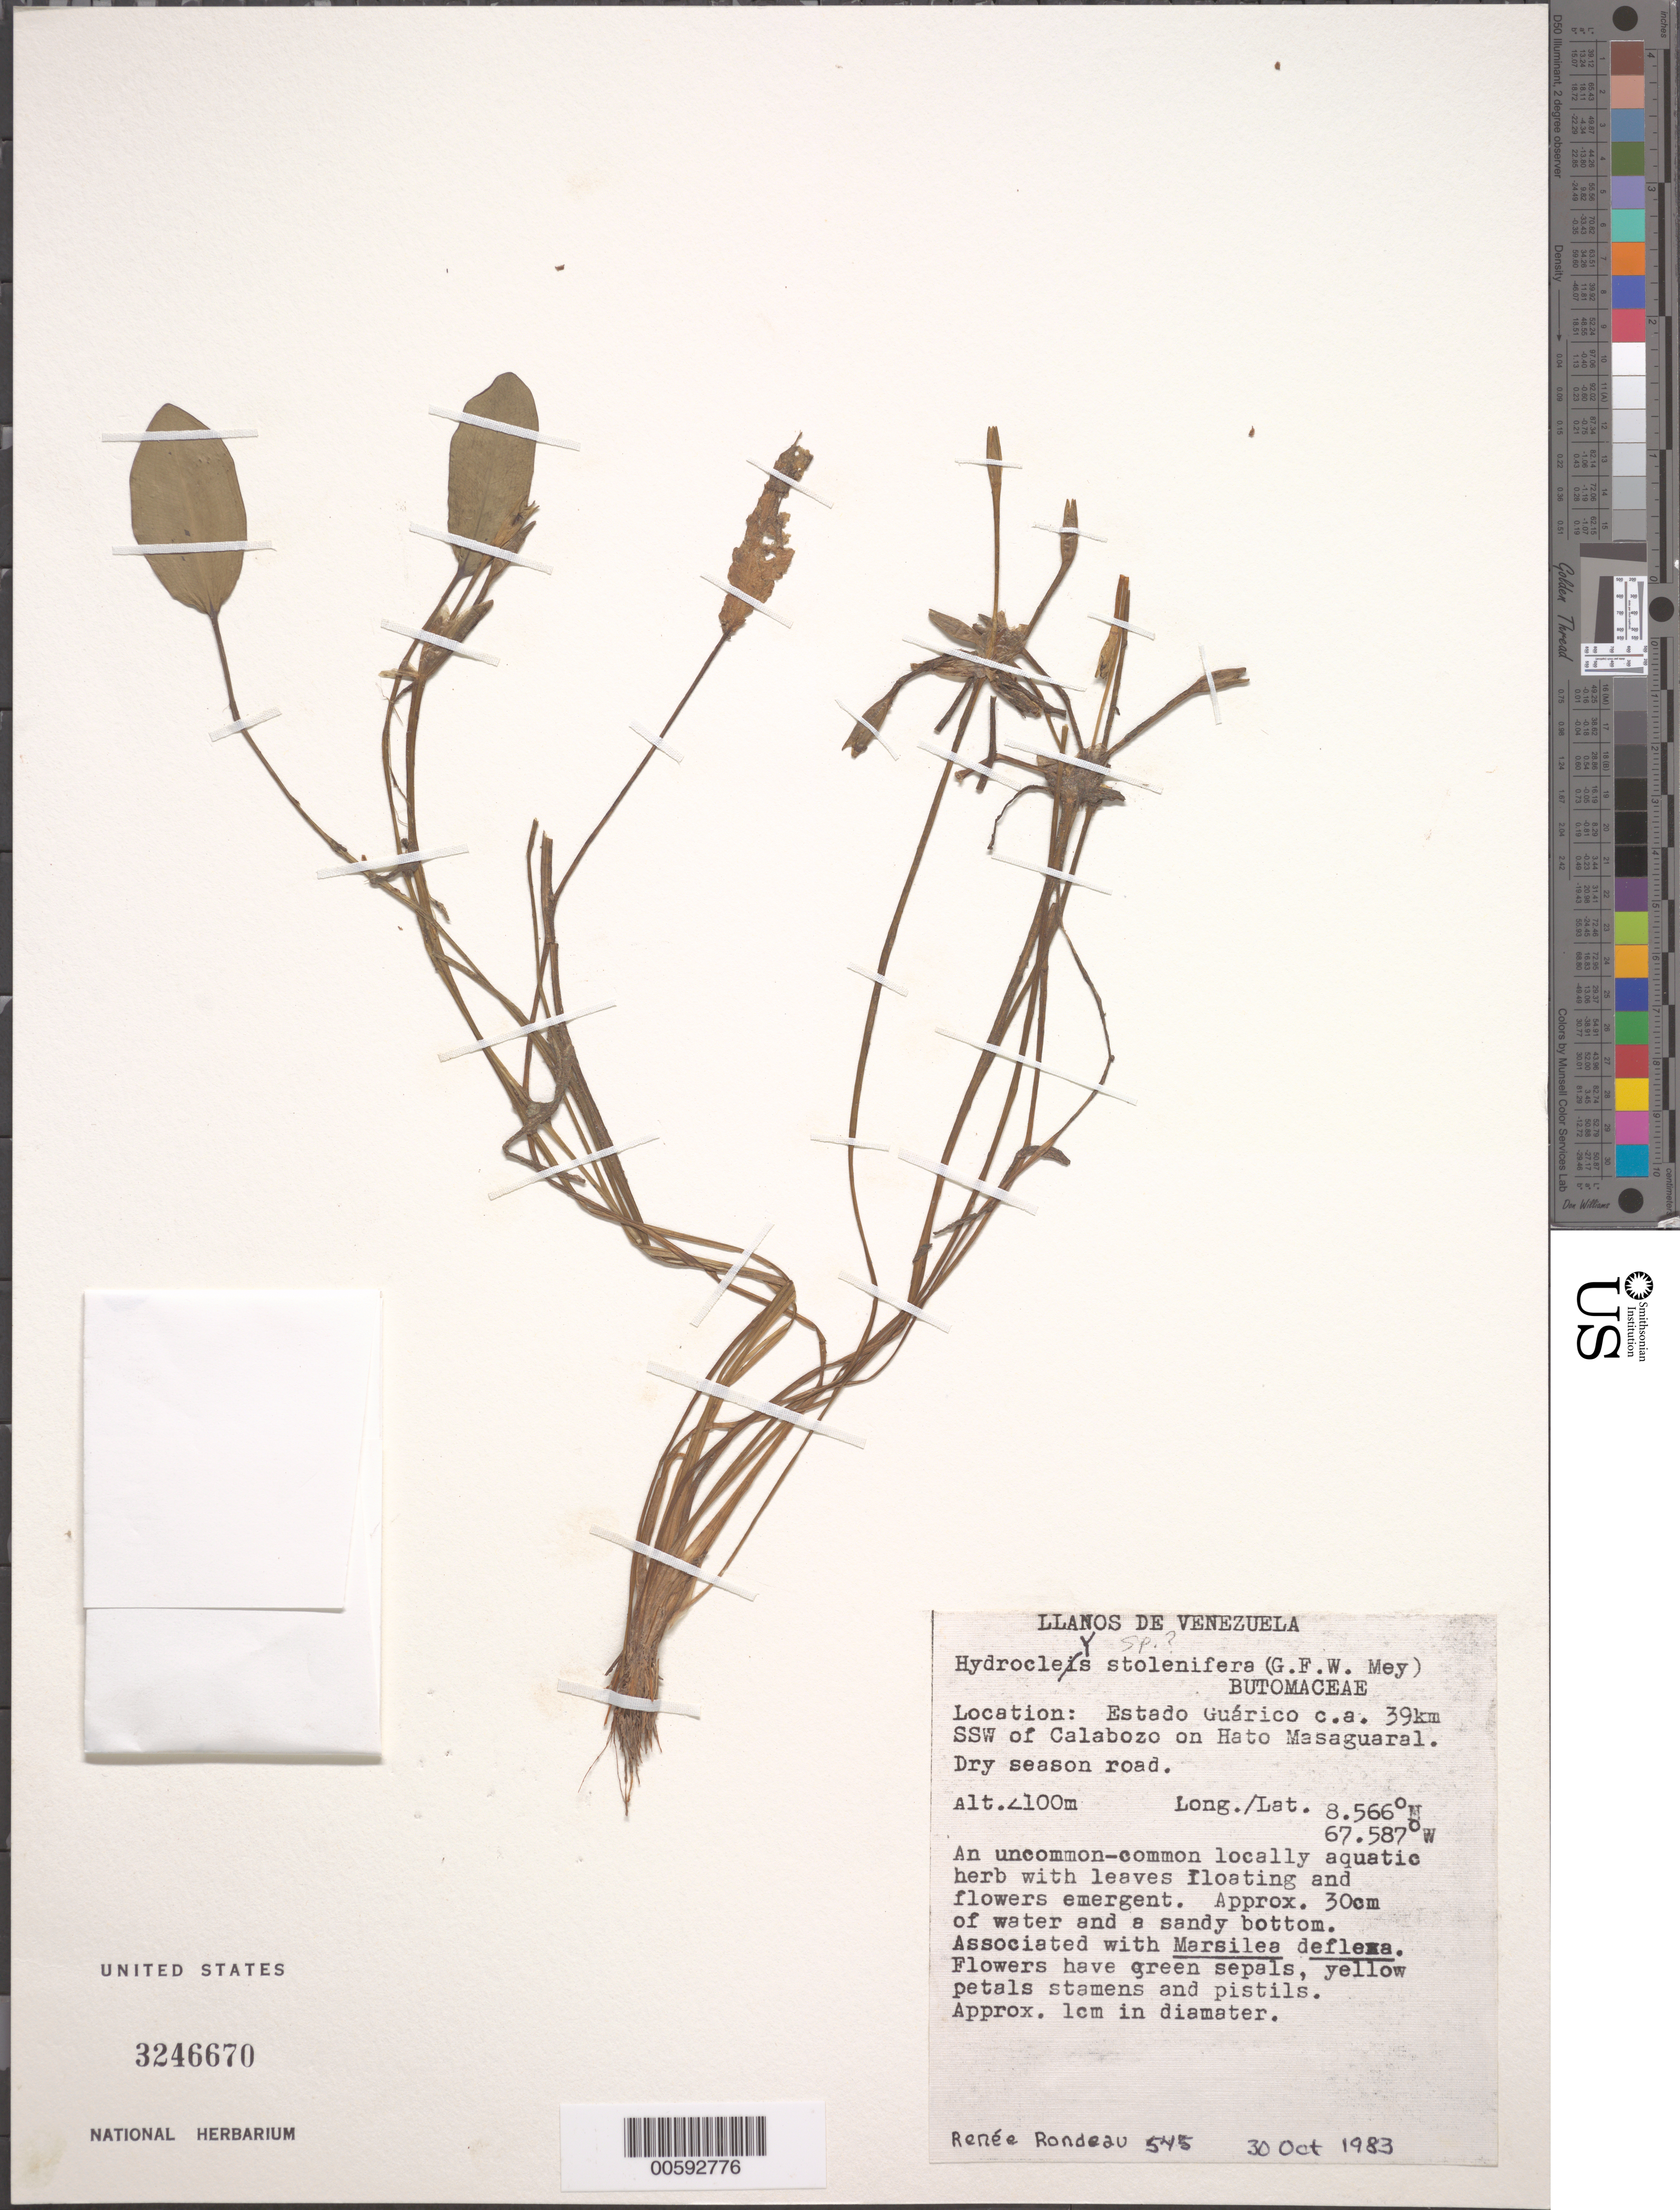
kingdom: Plantae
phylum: Tracheophyta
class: Liliopsida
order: Alismatales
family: Alismataceae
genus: Hydrocleys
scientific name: Hydrocleys sp.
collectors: R. Rondeau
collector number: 545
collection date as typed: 30 Oct 1983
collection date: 1983-10-30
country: Venezuela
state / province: Guárico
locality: SSW of Calabozo on Hato Masaguaral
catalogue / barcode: US 3246670